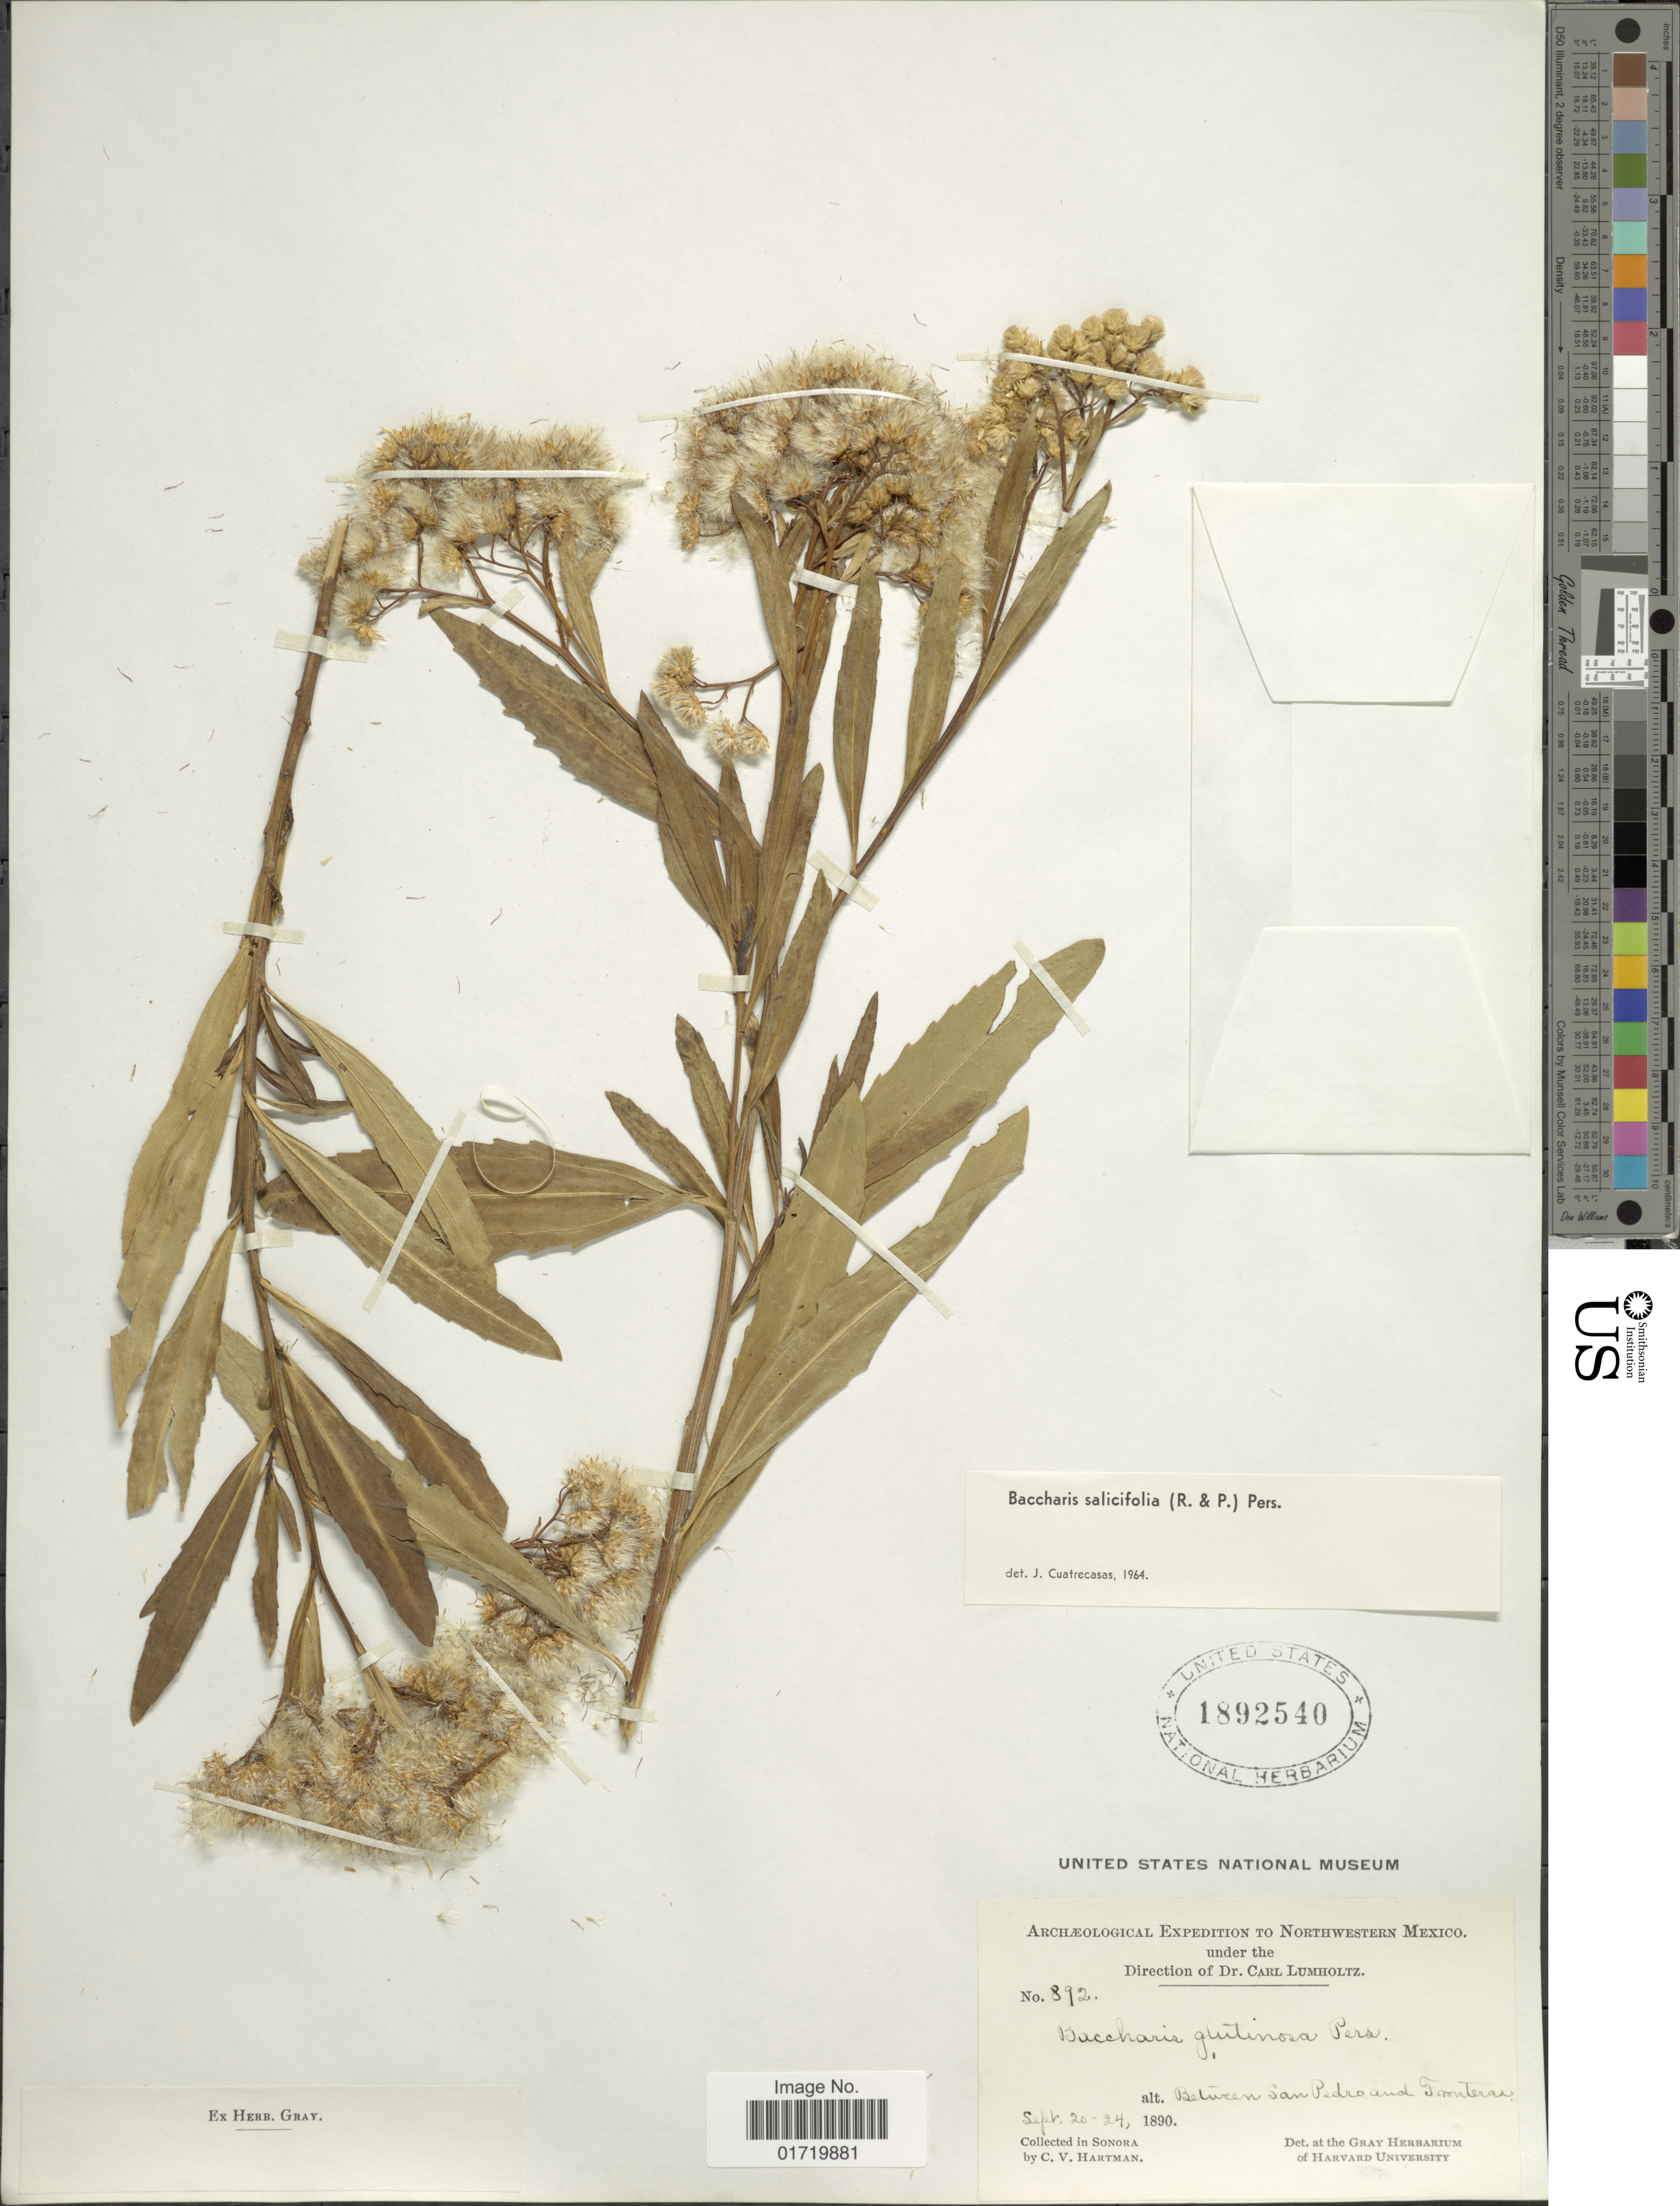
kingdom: Plantae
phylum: Tracheophyta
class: Magnoliopsida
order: Asterales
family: Asteraceae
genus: Baccharis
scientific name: Baccharis salicifolia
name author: (Ruiz & Pav.) Pers.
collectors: C. V. Hartman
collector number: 892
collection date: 1890-09-20/1890-09-24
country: Mexico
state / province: Sonora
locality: Northwestern Mexico, between San Pedro and Fronteras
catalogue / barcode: US 1892540